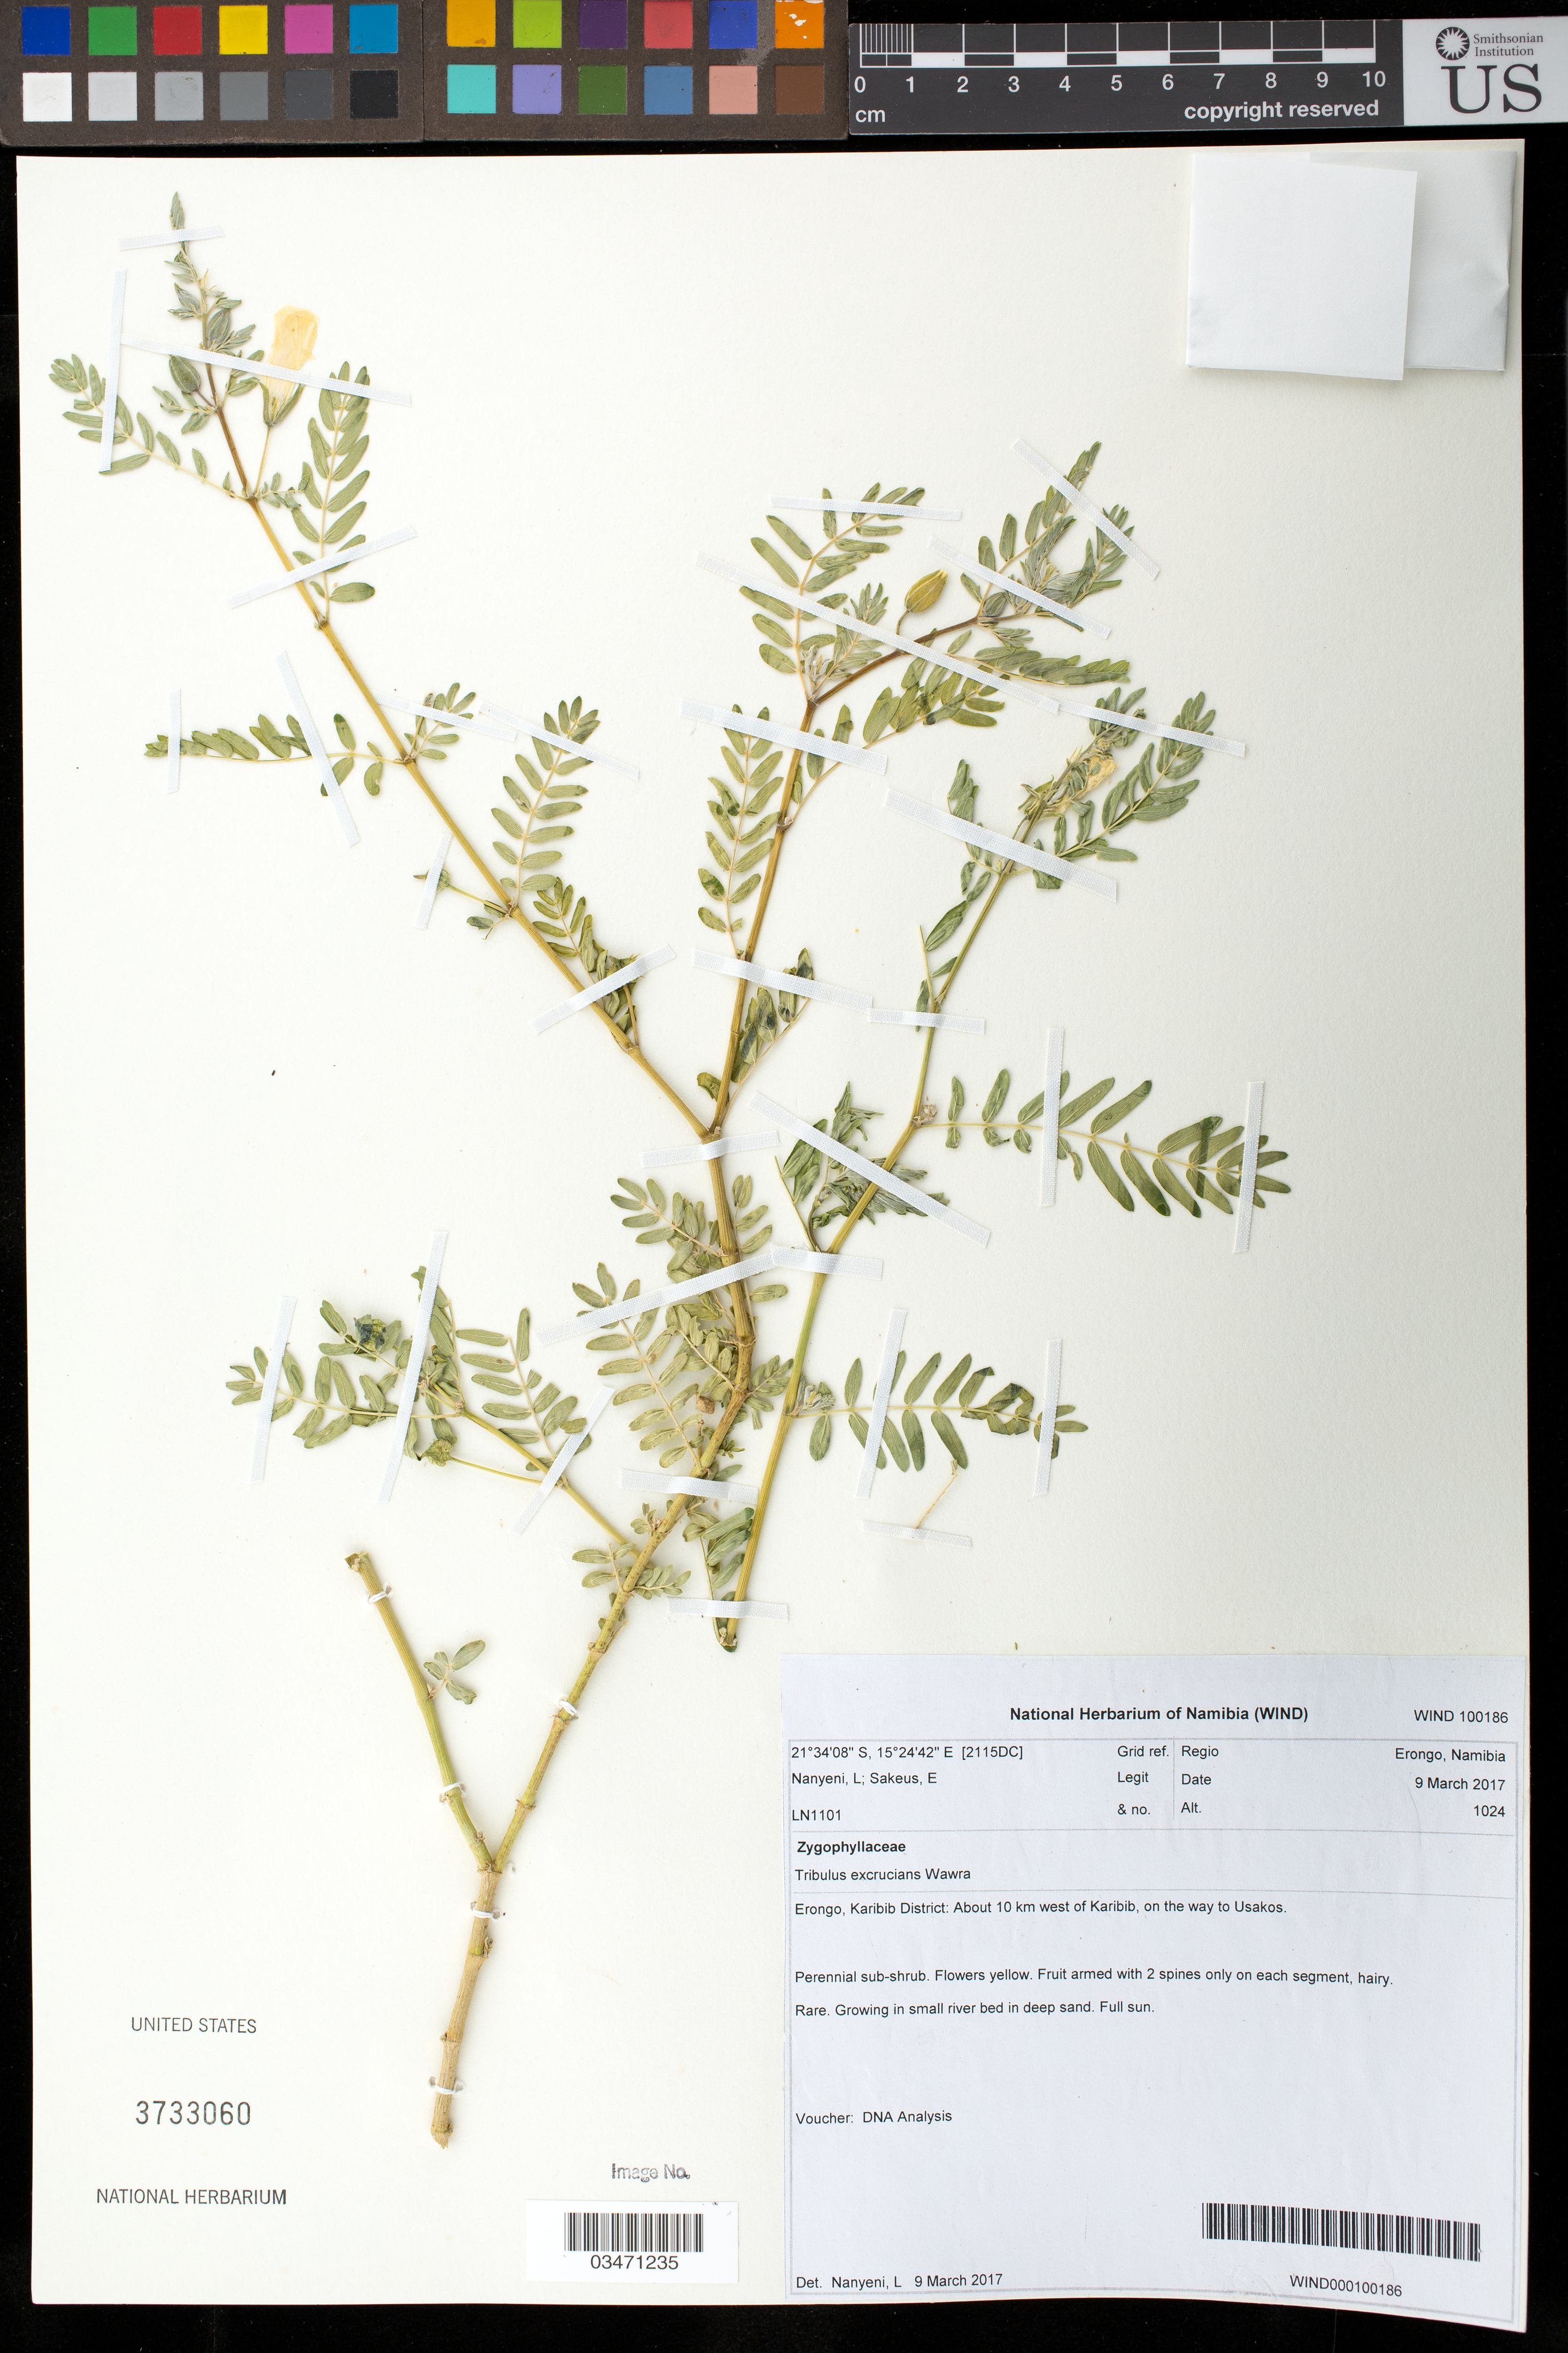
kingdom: Plantae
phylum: Tracheophyta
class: Magnoliopsida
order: Zygophyllales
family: Zygophyllaceae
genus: Tribulus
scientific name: Tribulus excrucians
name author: Wawra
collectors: L. Nanyeni & E. Sakeus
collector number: LN1101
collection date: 2017-03-09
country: Namibia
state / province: Erongo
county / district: Karibib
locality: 10 km W of Karibib, on the way to Usakos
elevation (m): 1024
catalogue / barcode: US 3733060